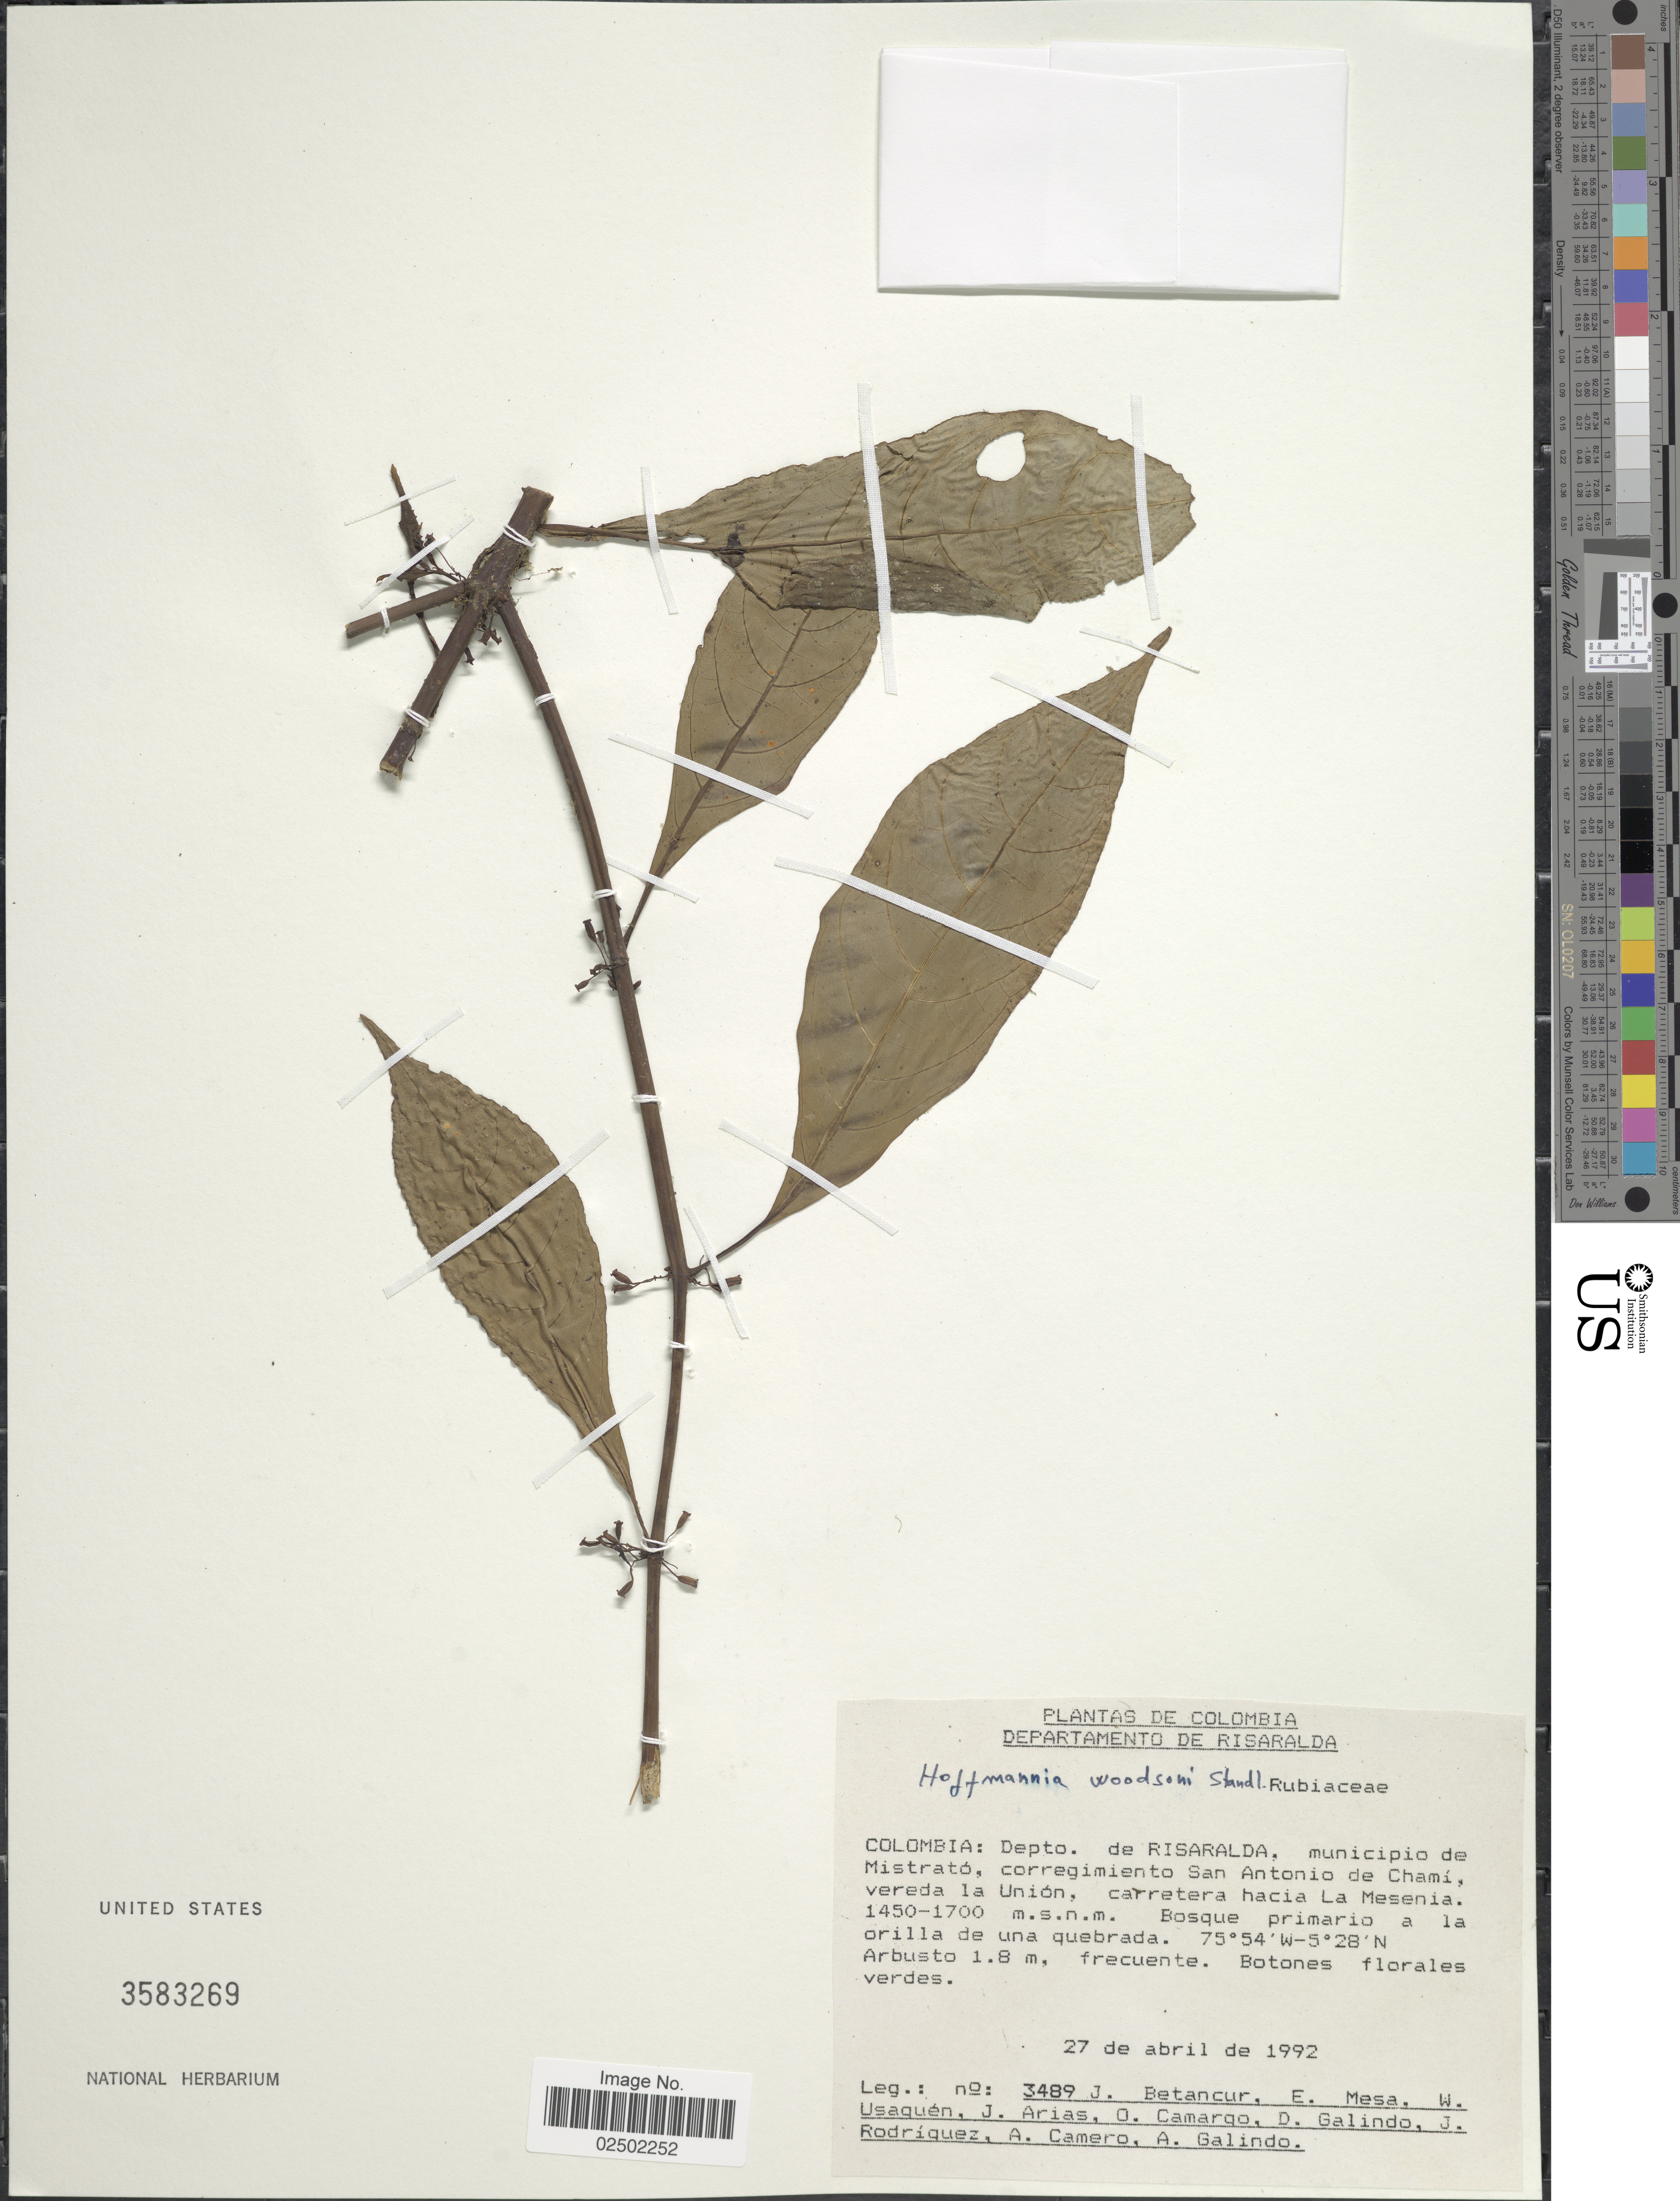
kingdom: Plantae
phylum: Tracheophyta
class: Magnoliopsida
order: Gentianales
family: Rubiaceae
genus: Hoffmannia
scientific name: Hoffmannia verticillata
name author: (Ruiz & Pav.) Standl.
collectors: J. Betancur, E. Mesa, W. Usaquen, J. Arias & et al.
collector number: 3489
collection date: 1992-04-27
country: Colombia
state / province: Risaralda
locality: Colombia, Depto. de Risaralda, municipio de Mistrato, corregimiento San Antonio de Chami, vereda la Union, carretera hacia La Mesenia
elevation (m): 1450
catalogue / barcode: US 3583269